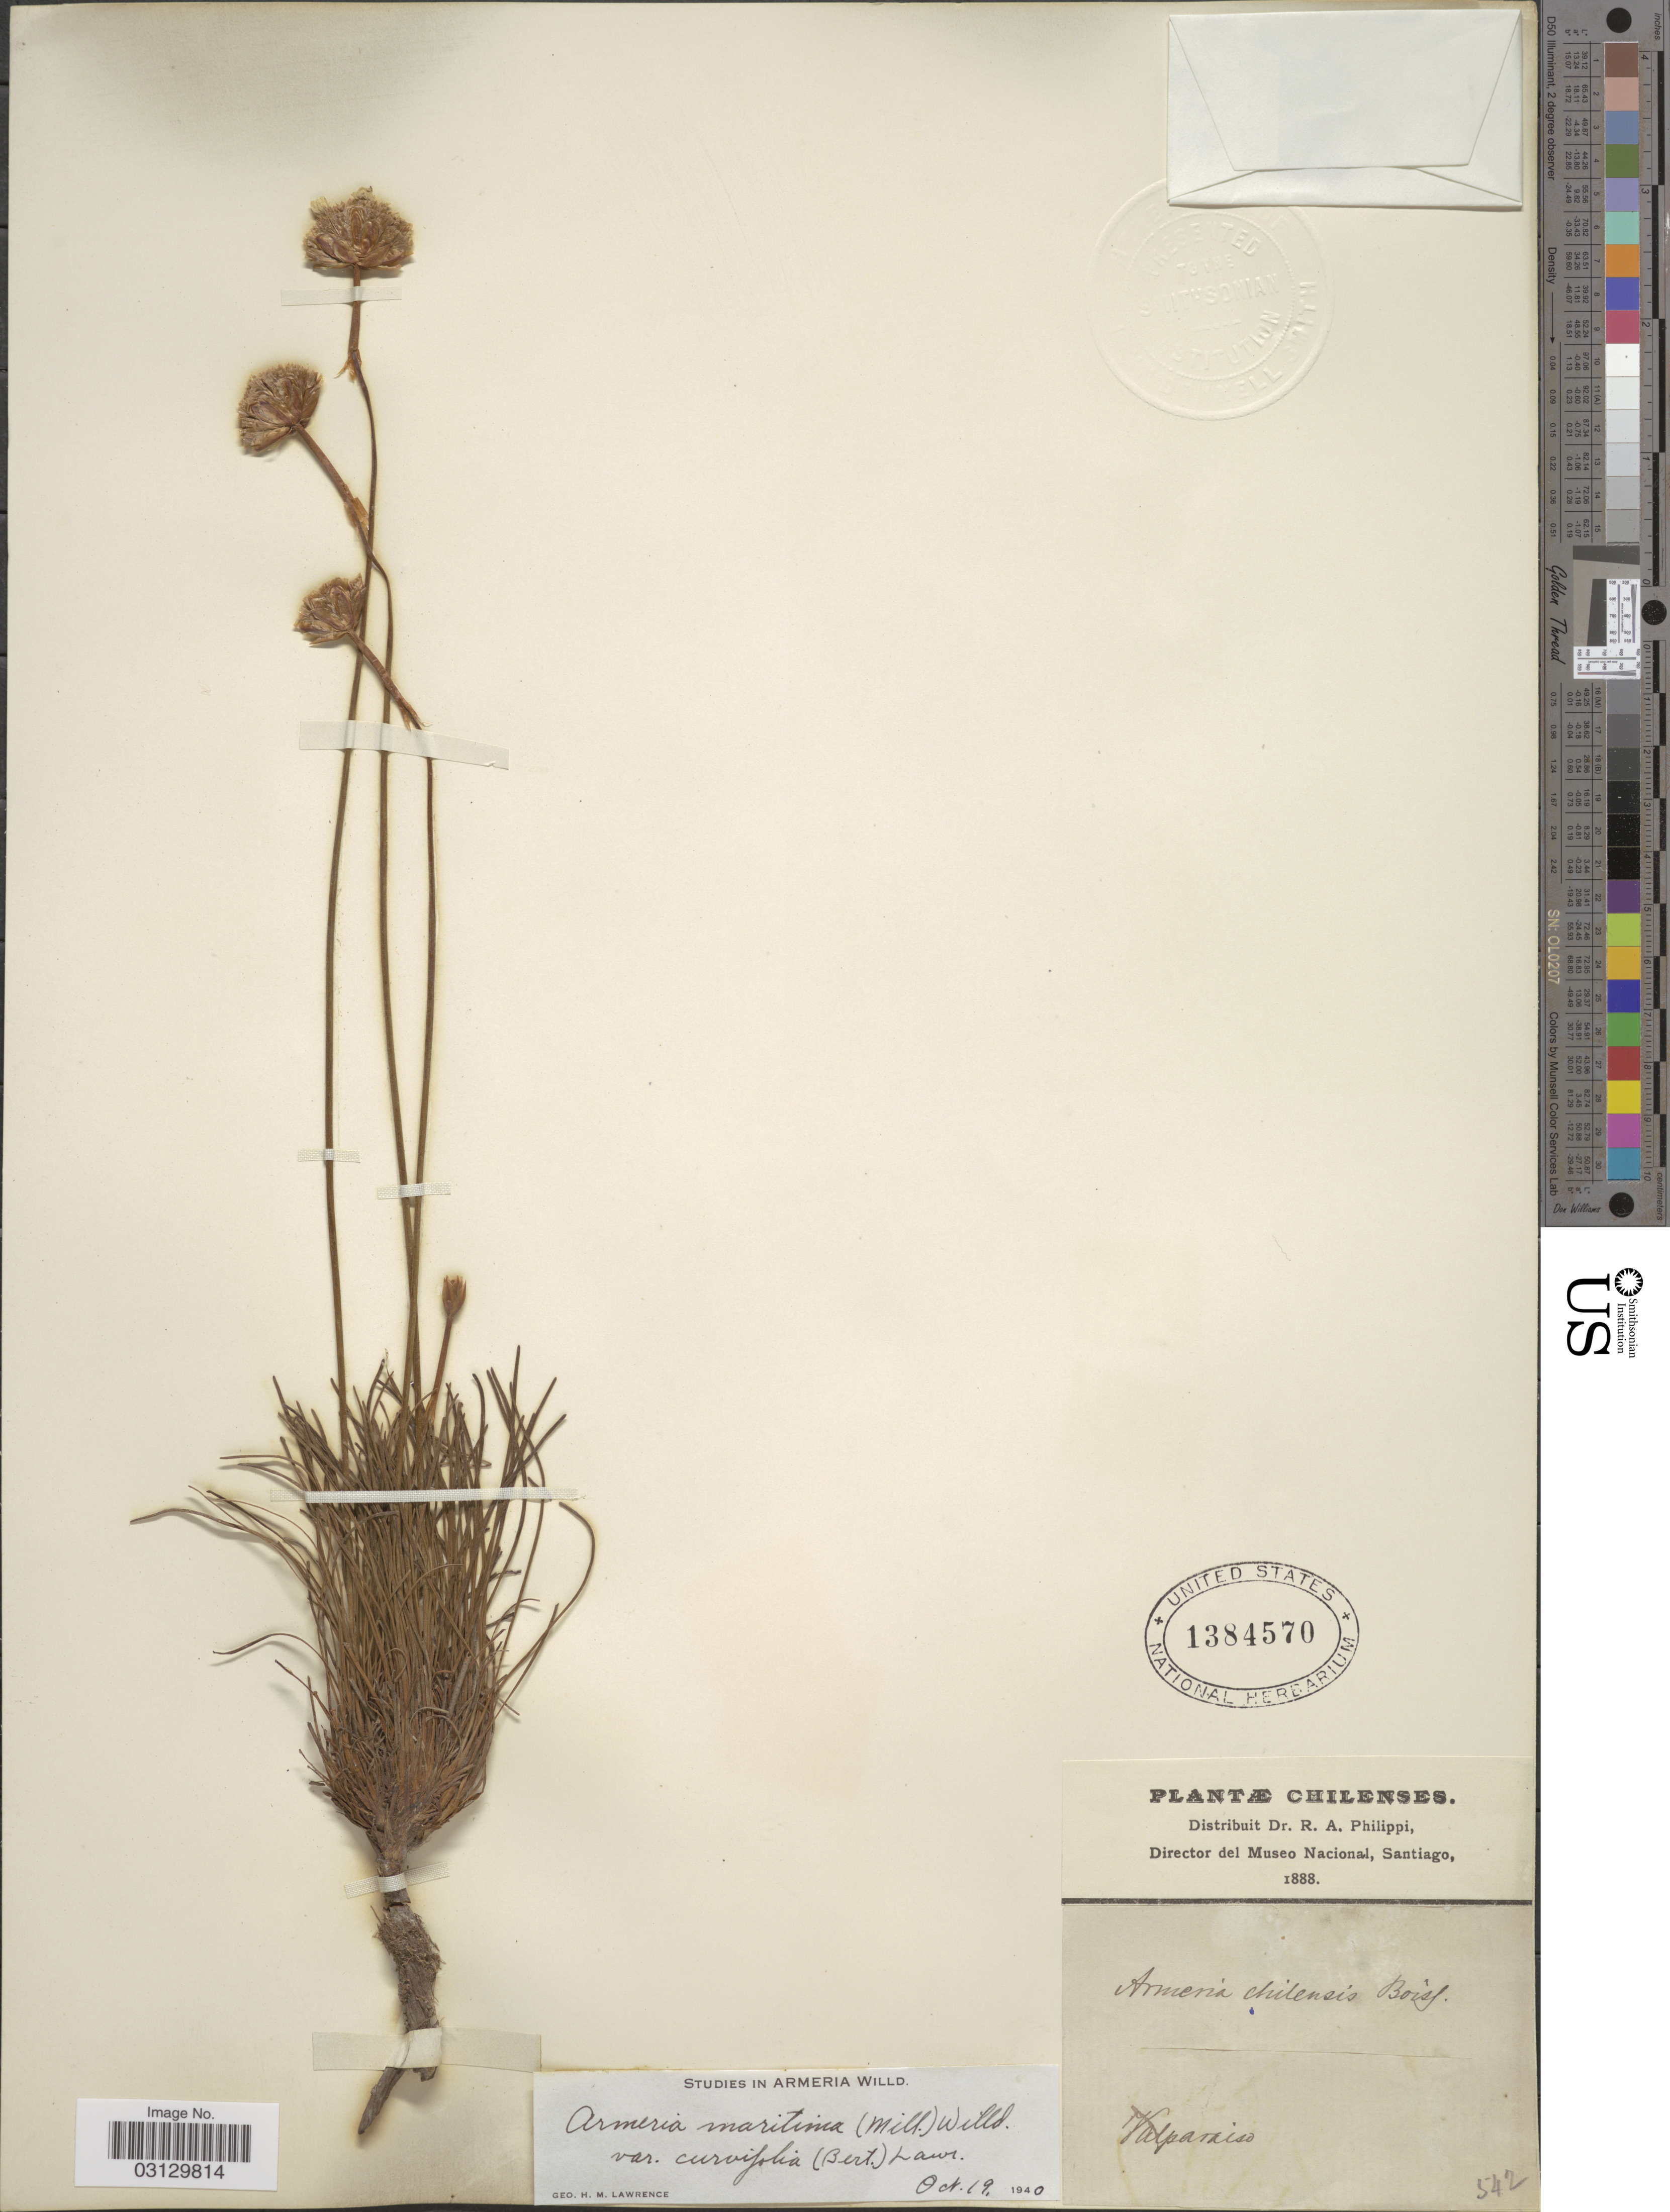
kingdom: Plantae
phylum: Tracheophyta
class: Magnoliopsida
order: Caryophyllales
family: Plumbaginaceae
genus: Armeria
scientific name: Armeria maritima subsp. andina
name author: (Poepp. ex Boiss.) D.M. Moore & H.O. Yates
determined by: Strong, M. T., (US), Smithsonian Institution - National Museum of Natural History (UNITED STATES)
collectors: ex. herb. R.A. Philippi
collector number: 542?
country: Chile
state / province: Valparaíso (V)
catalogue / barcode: US 1384570